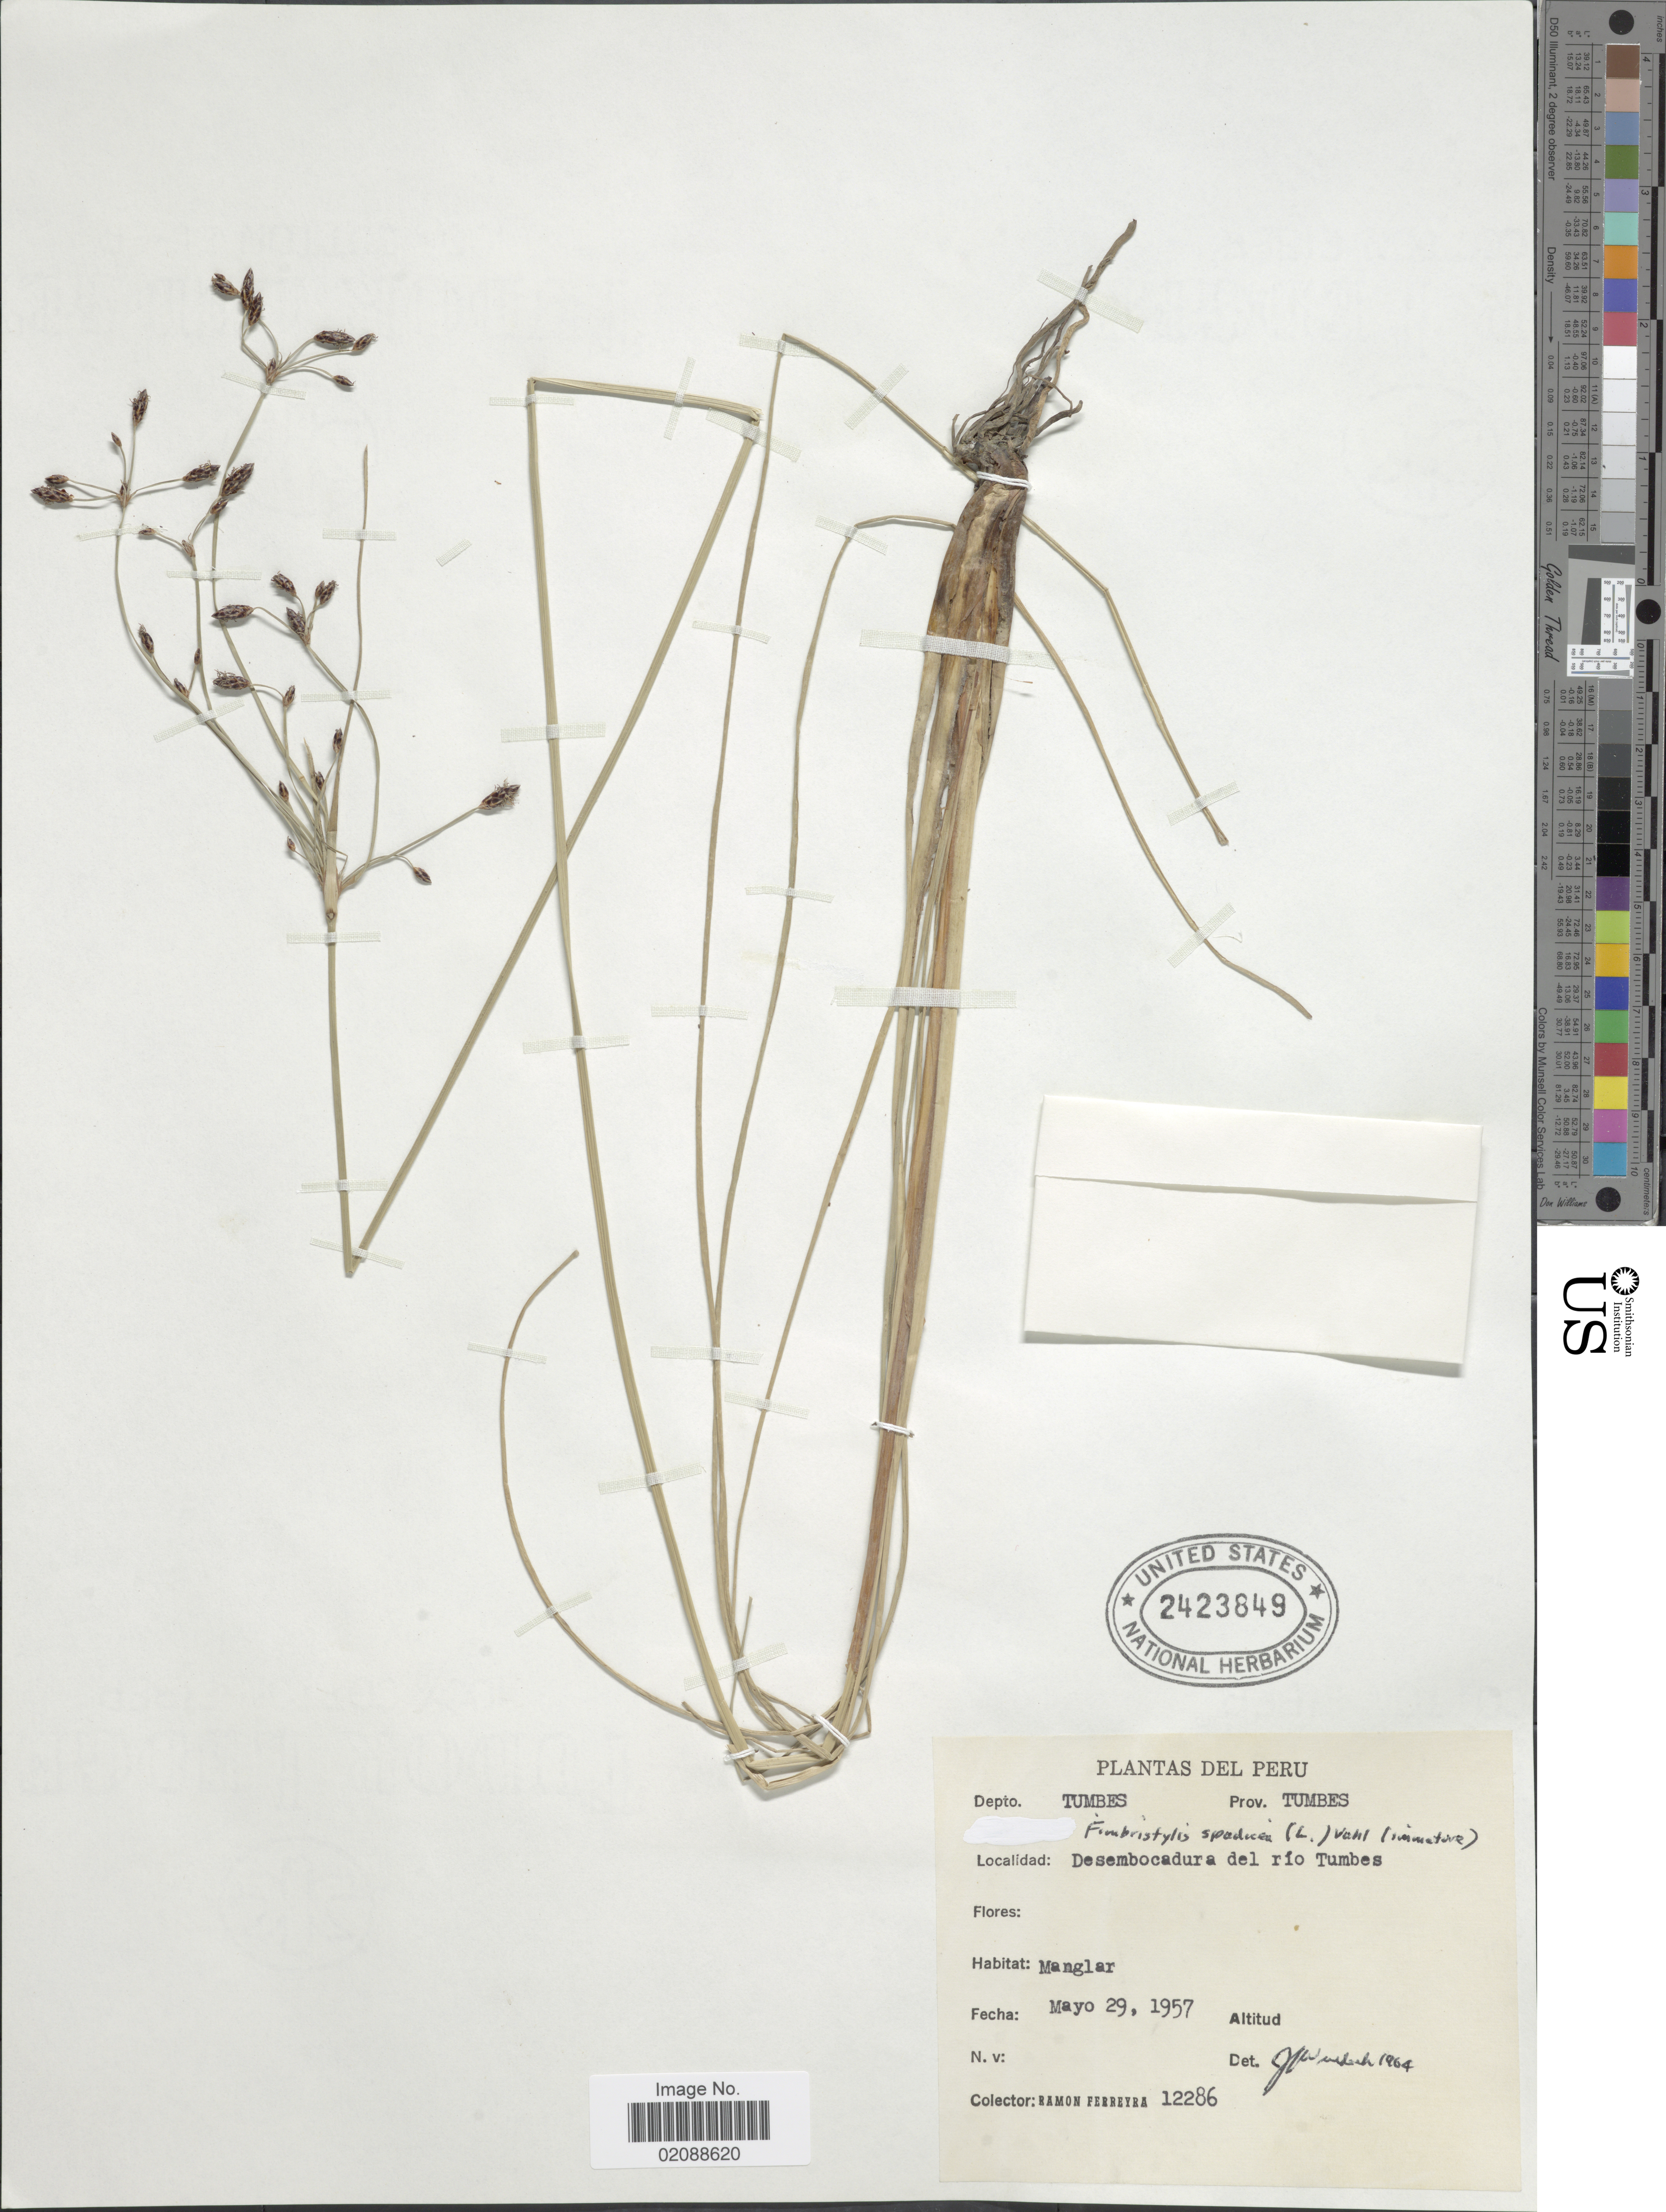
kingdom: Plantae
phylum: Tracheophyta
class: Liliopsida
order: Poales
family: Cyperaceae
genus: Fimbristylis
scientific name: Fimbristylis spadicea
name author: (L.) Vahl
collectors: R. A. Ferreyra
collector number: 12286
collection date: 1957-05-29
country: Peru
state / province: Tumbes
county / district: Tumbes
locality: Prov. Tumbes, Desembocadura del rio Tumbes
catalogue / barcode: US 2423849